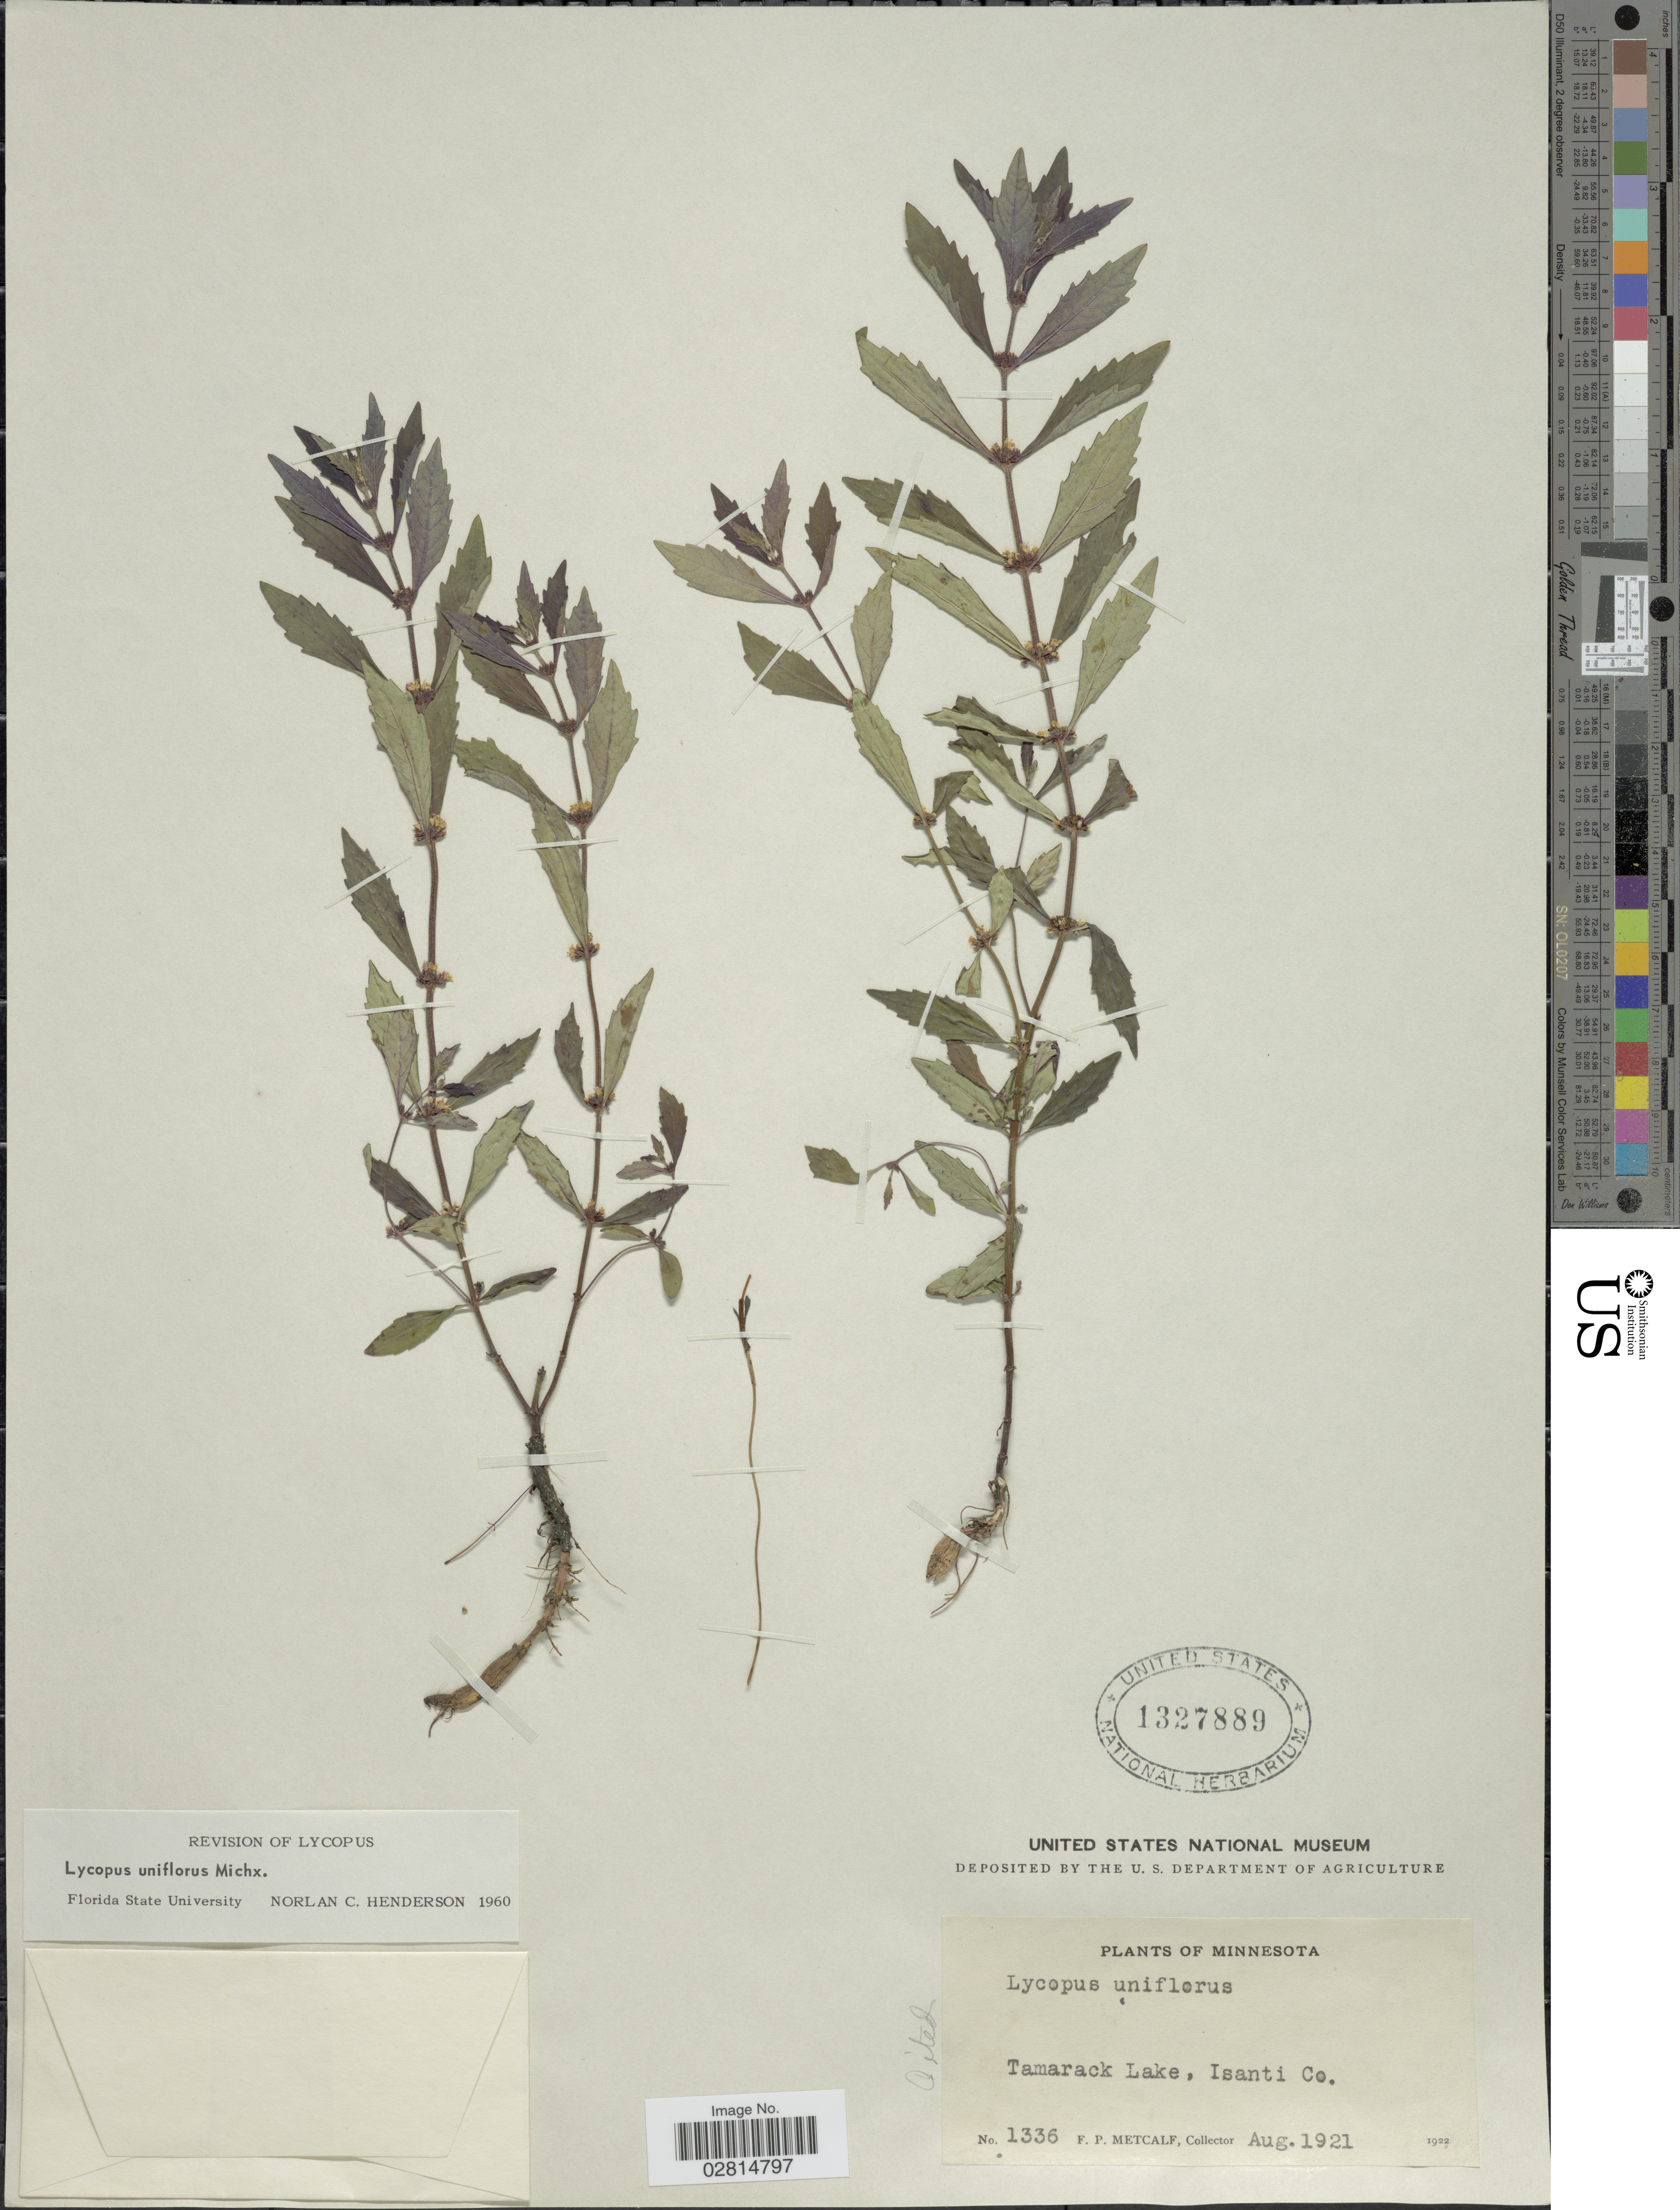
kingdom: Plantae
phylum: Tracheophyta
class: Magnoliopsida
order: Lamiales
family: Lamiaceae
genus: Lycopus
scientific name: Lycopus uniflorus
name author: Michx.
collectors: F. Metcalf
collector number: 1336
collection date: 1921-08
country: United States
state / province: Minnesota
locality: Tamarack Lake, Isanti Co.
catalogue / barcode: US 1327889